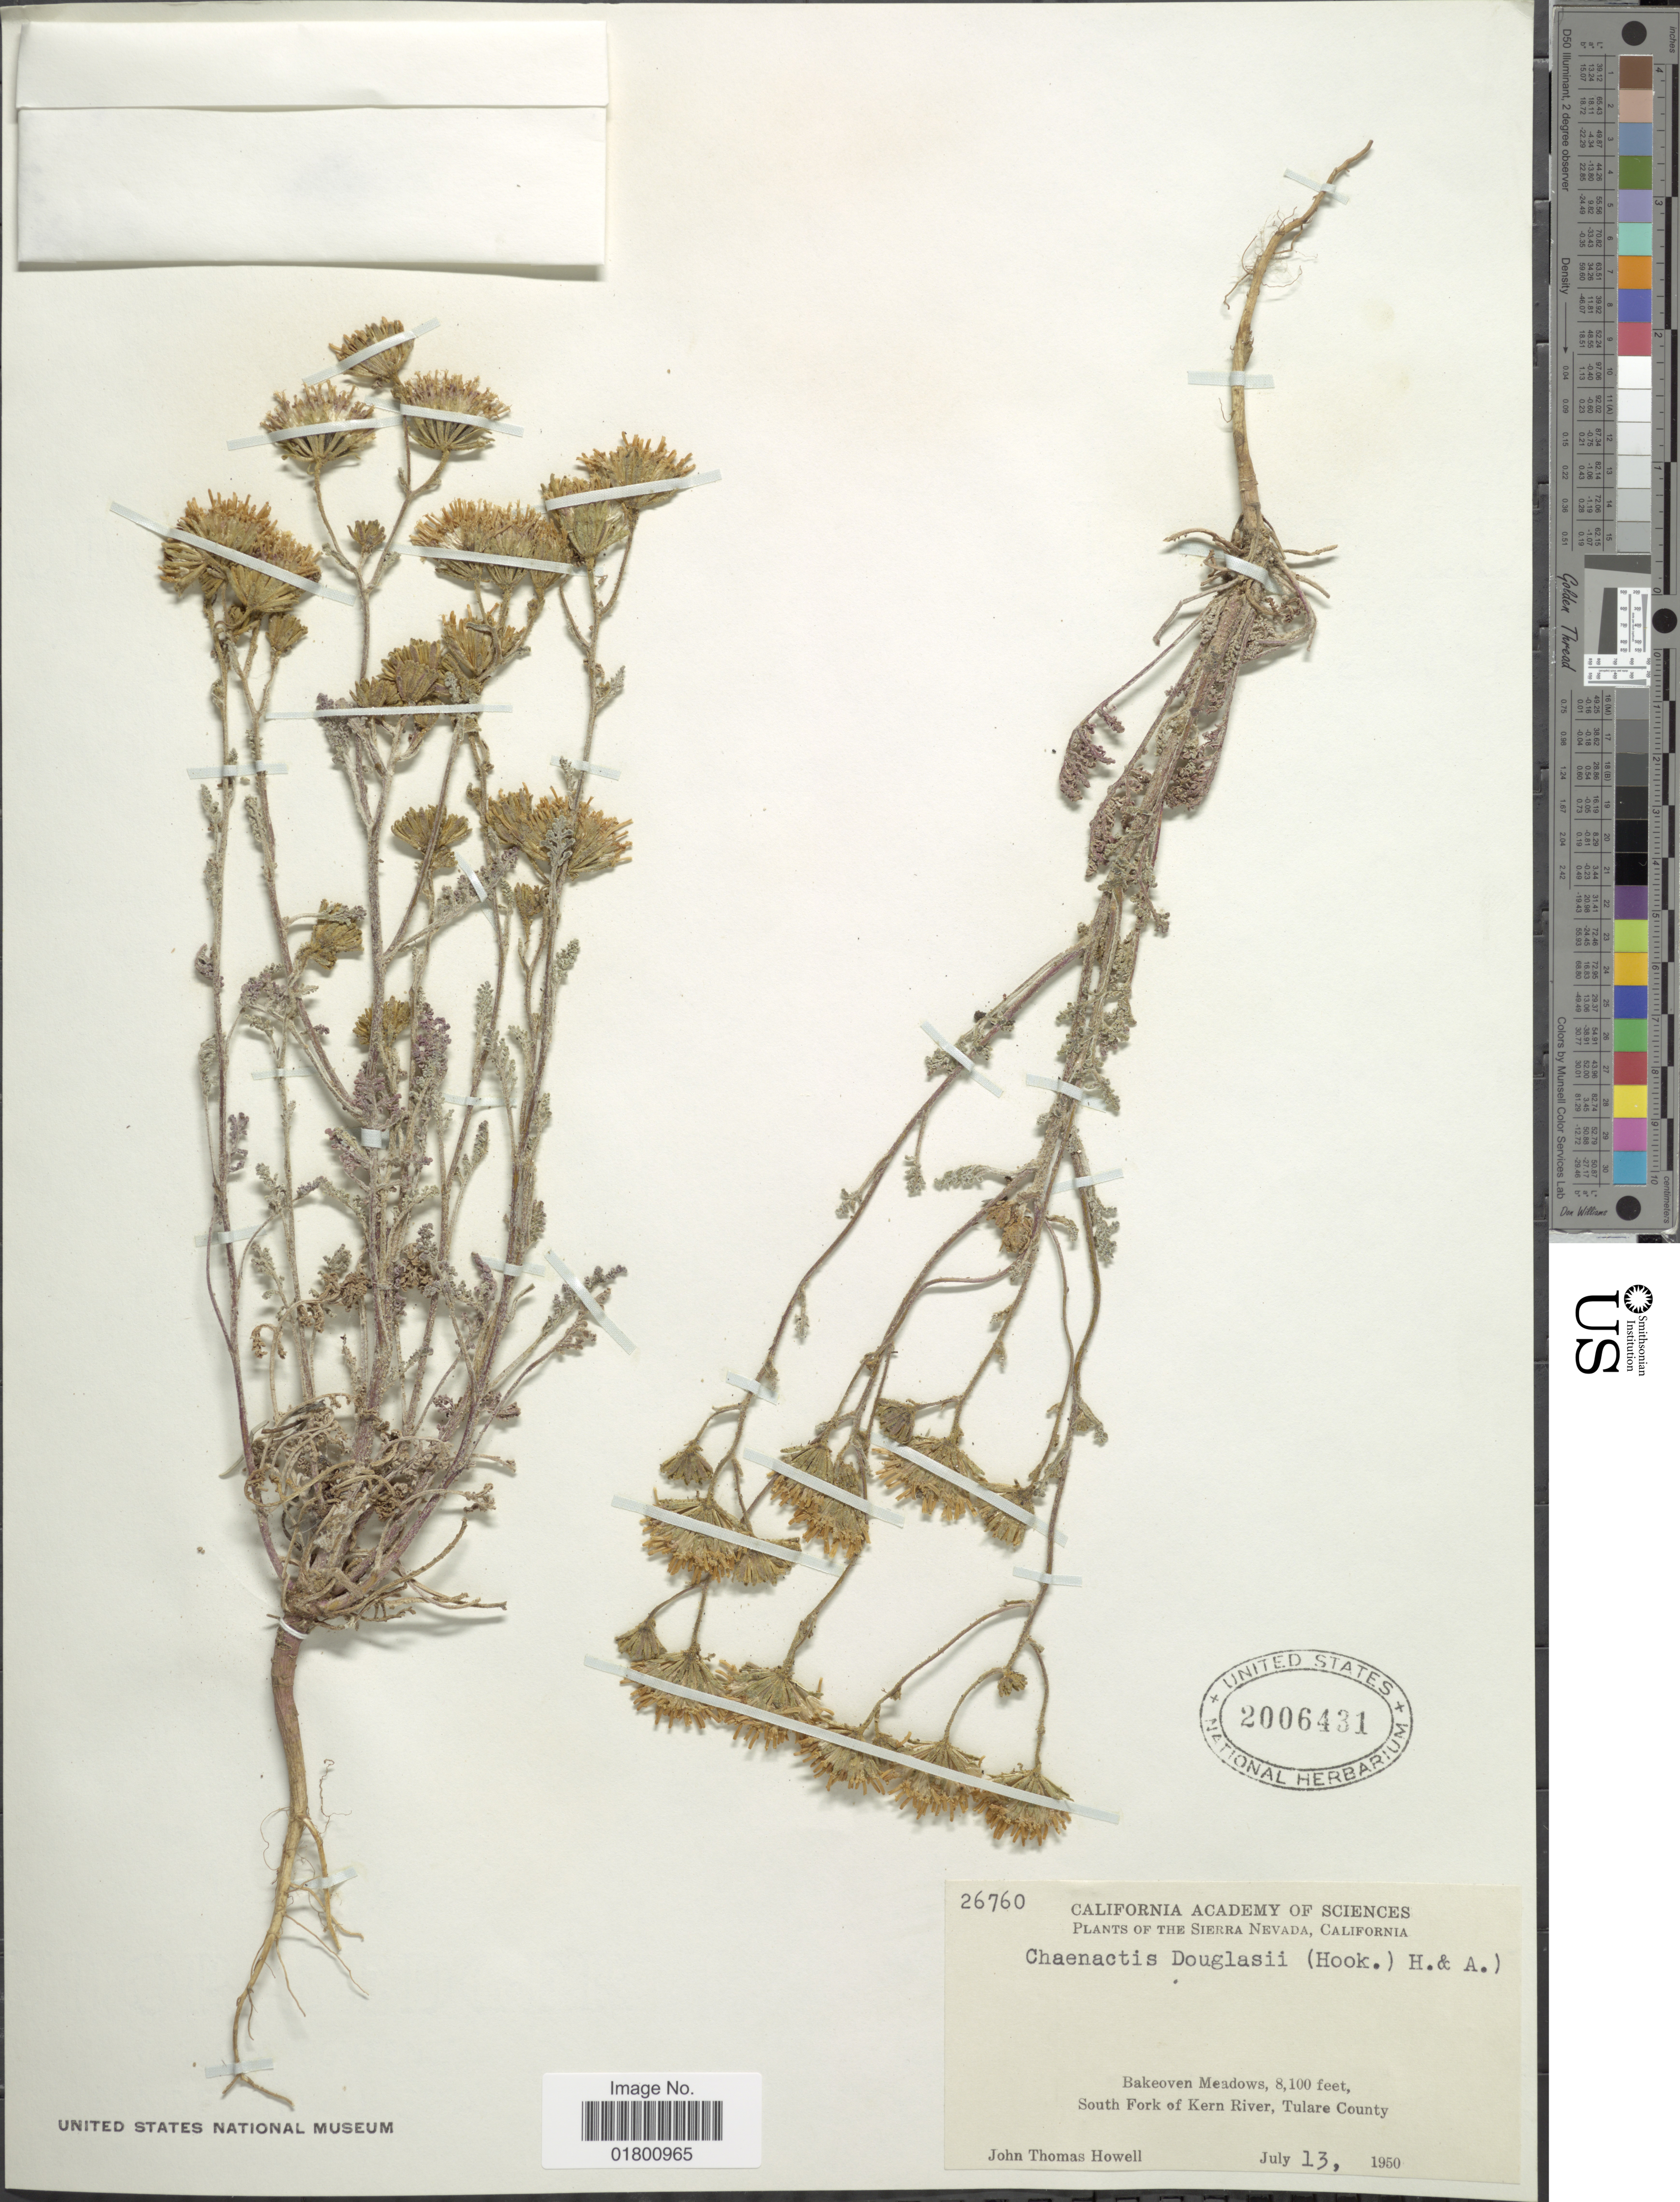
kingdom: Plantae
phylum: Tracheophyta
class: Magnoliopsida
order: Asterales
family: Asteraceae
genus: Chaenactis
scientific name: Chaenactis douglasii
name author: Hook. & Arn.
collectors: J. T. Howell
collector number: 26760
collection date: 1950-07-13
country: United States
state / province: California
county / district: Tulare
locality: Sierra Nevada, Bakeoven Meadows, South Fork of Kern River, Tulare County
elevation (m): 2469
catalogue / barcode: US 2006431